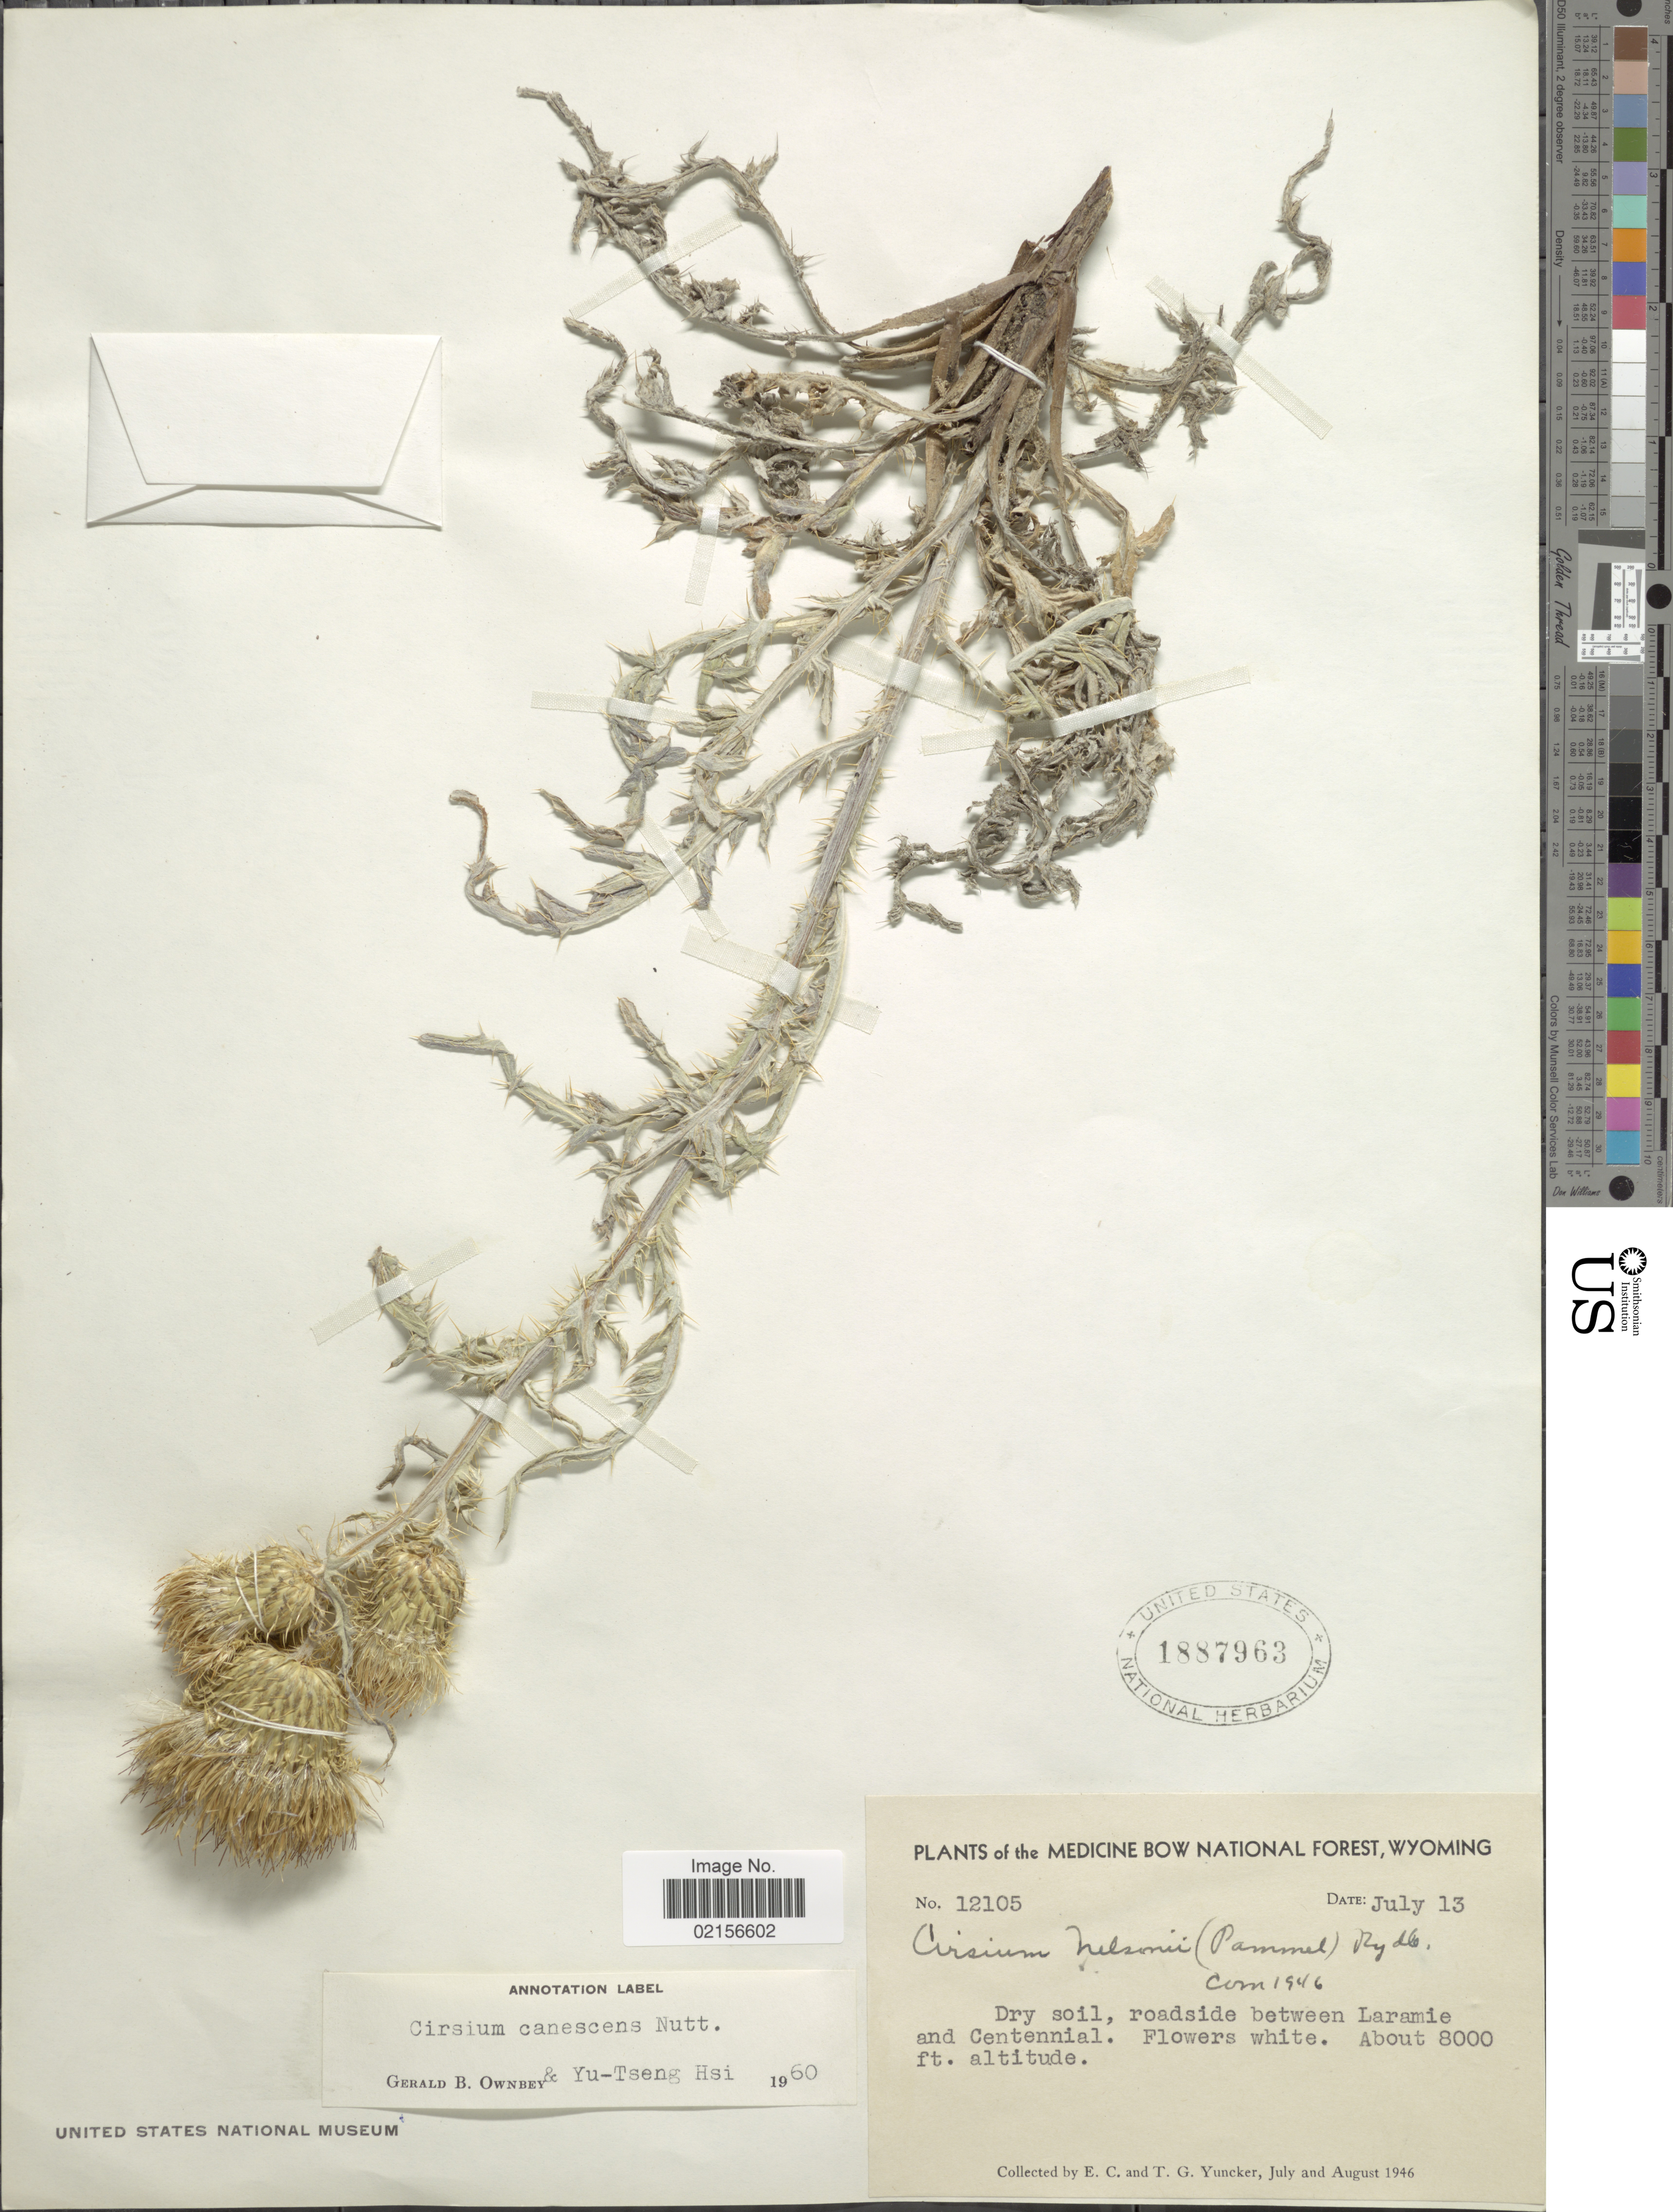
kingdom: Plantae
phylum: Tracheophyta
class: Magnoliopsida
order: Asterales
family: Asteraceae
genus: Cirsium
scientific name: Cirsium canescens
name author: Nutt.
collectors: E. C. Yuncker & T. G. Yuncker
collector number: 12105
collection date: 1946-07-13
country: United States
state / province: Wyoming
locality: The Medicine Bow National Forest. Dry soil, roadside between Laramie and Centennial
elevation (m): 2438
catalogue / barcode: US 1887963